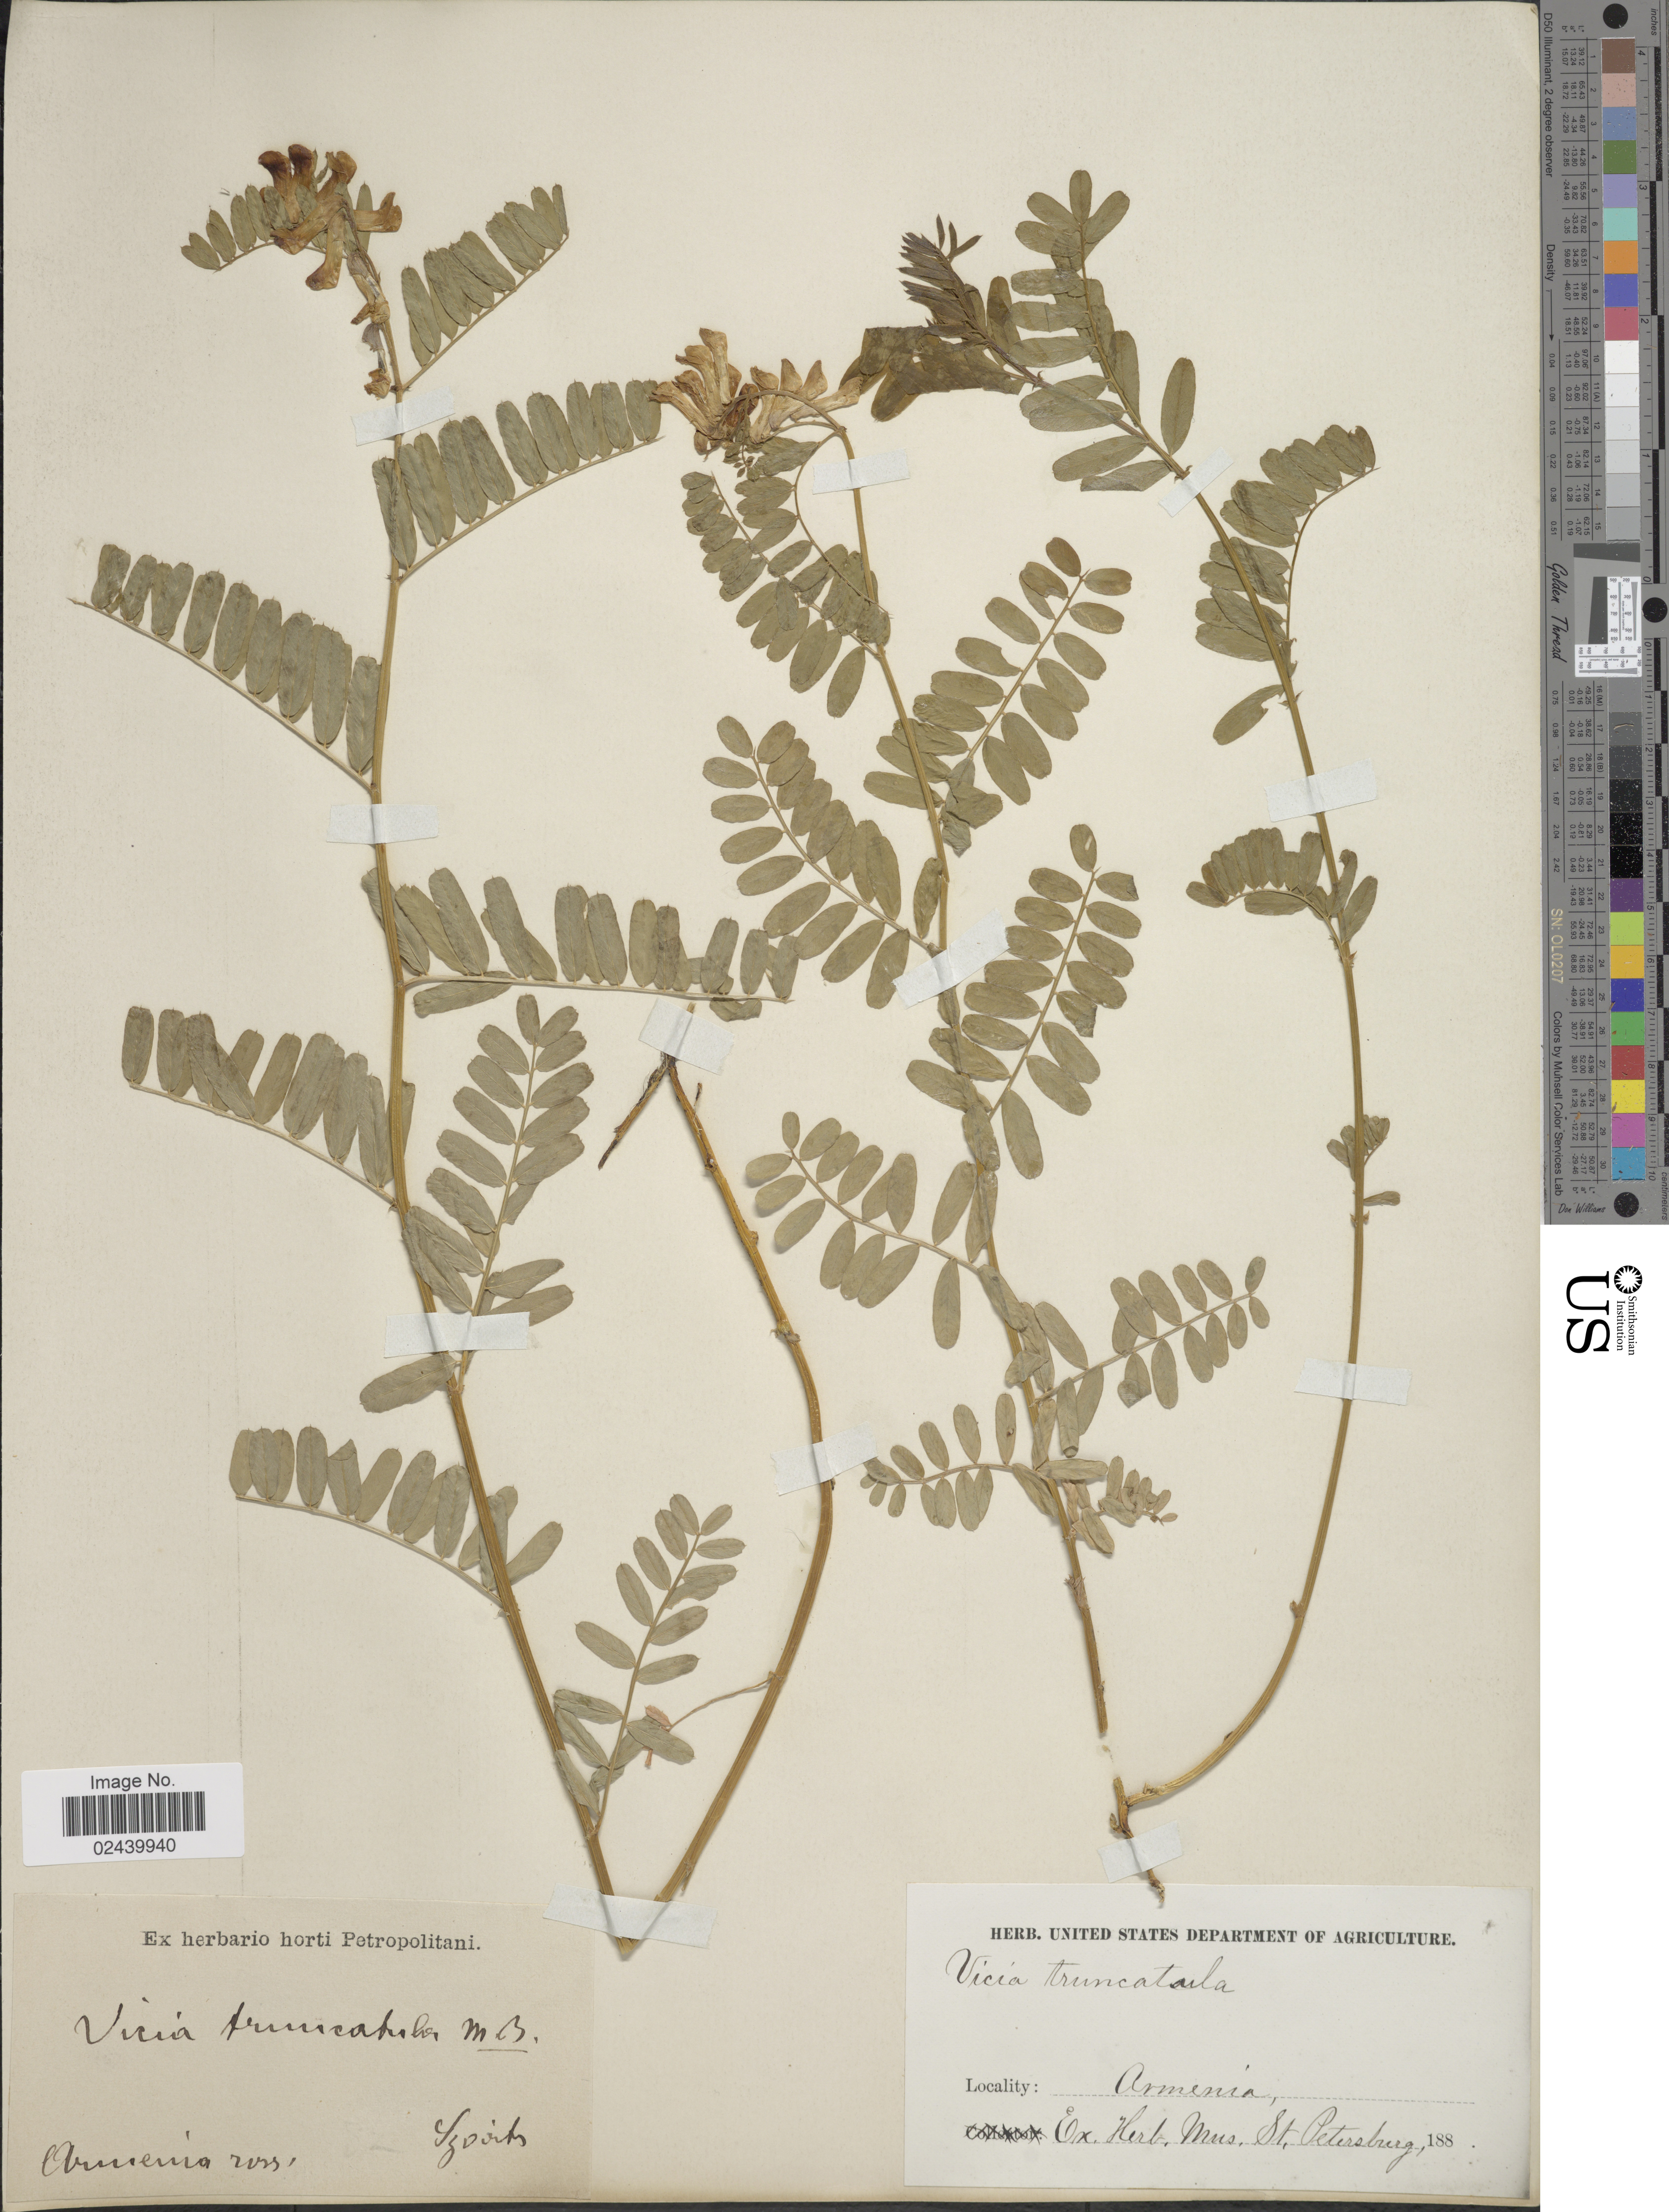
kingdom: Plantae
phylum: Tracheophyta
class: Magnoliopsida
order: Fabales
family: Fabaceae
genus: Vicia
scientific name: Vicia truncatula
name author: M. Bieb.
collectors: Szovits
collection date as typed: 188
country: Armenia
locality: Armenia ross [interpreted]